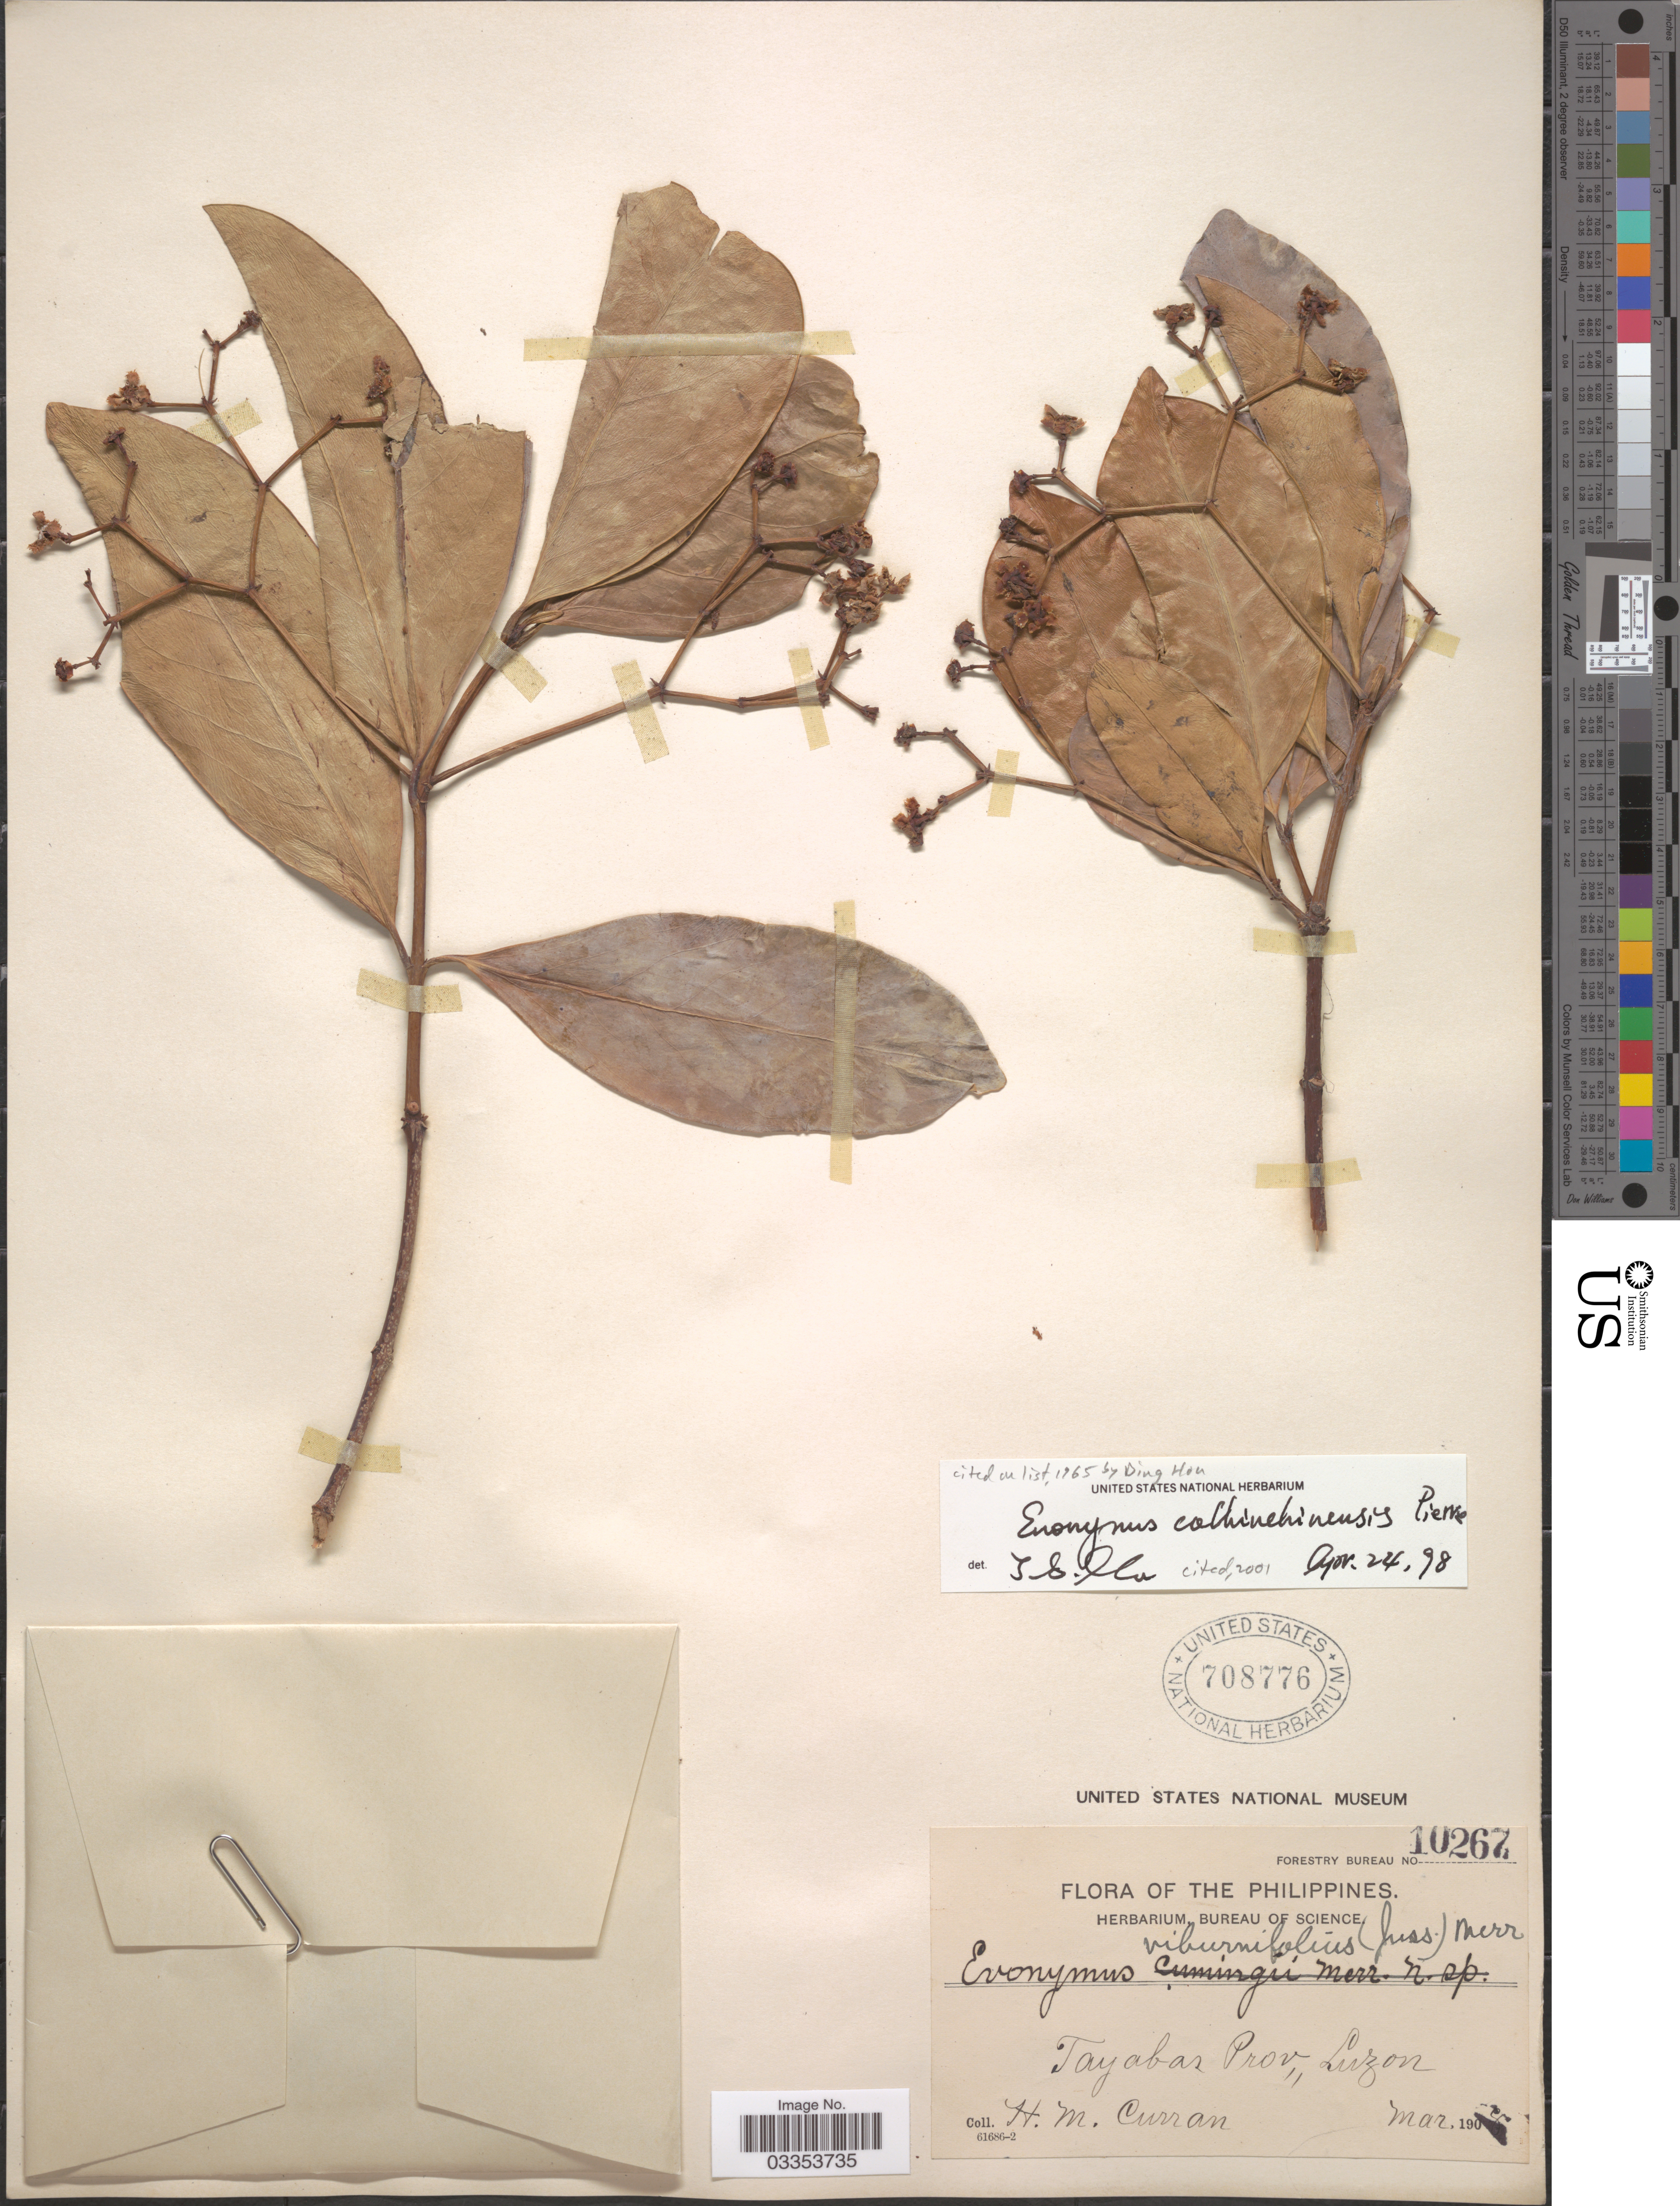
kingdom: Plantae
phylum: Tracheophyta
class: Magnoliopsida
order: Celastrales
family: Celastraceae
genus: Euonymus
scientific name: Euonymus cochinchinensis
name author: Pierre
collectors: H. M. Curran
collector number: Forestry Bureau 10267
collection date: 1908-03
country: Philippines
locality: Tayabas Prov., Luzon.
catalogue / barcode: US 708776